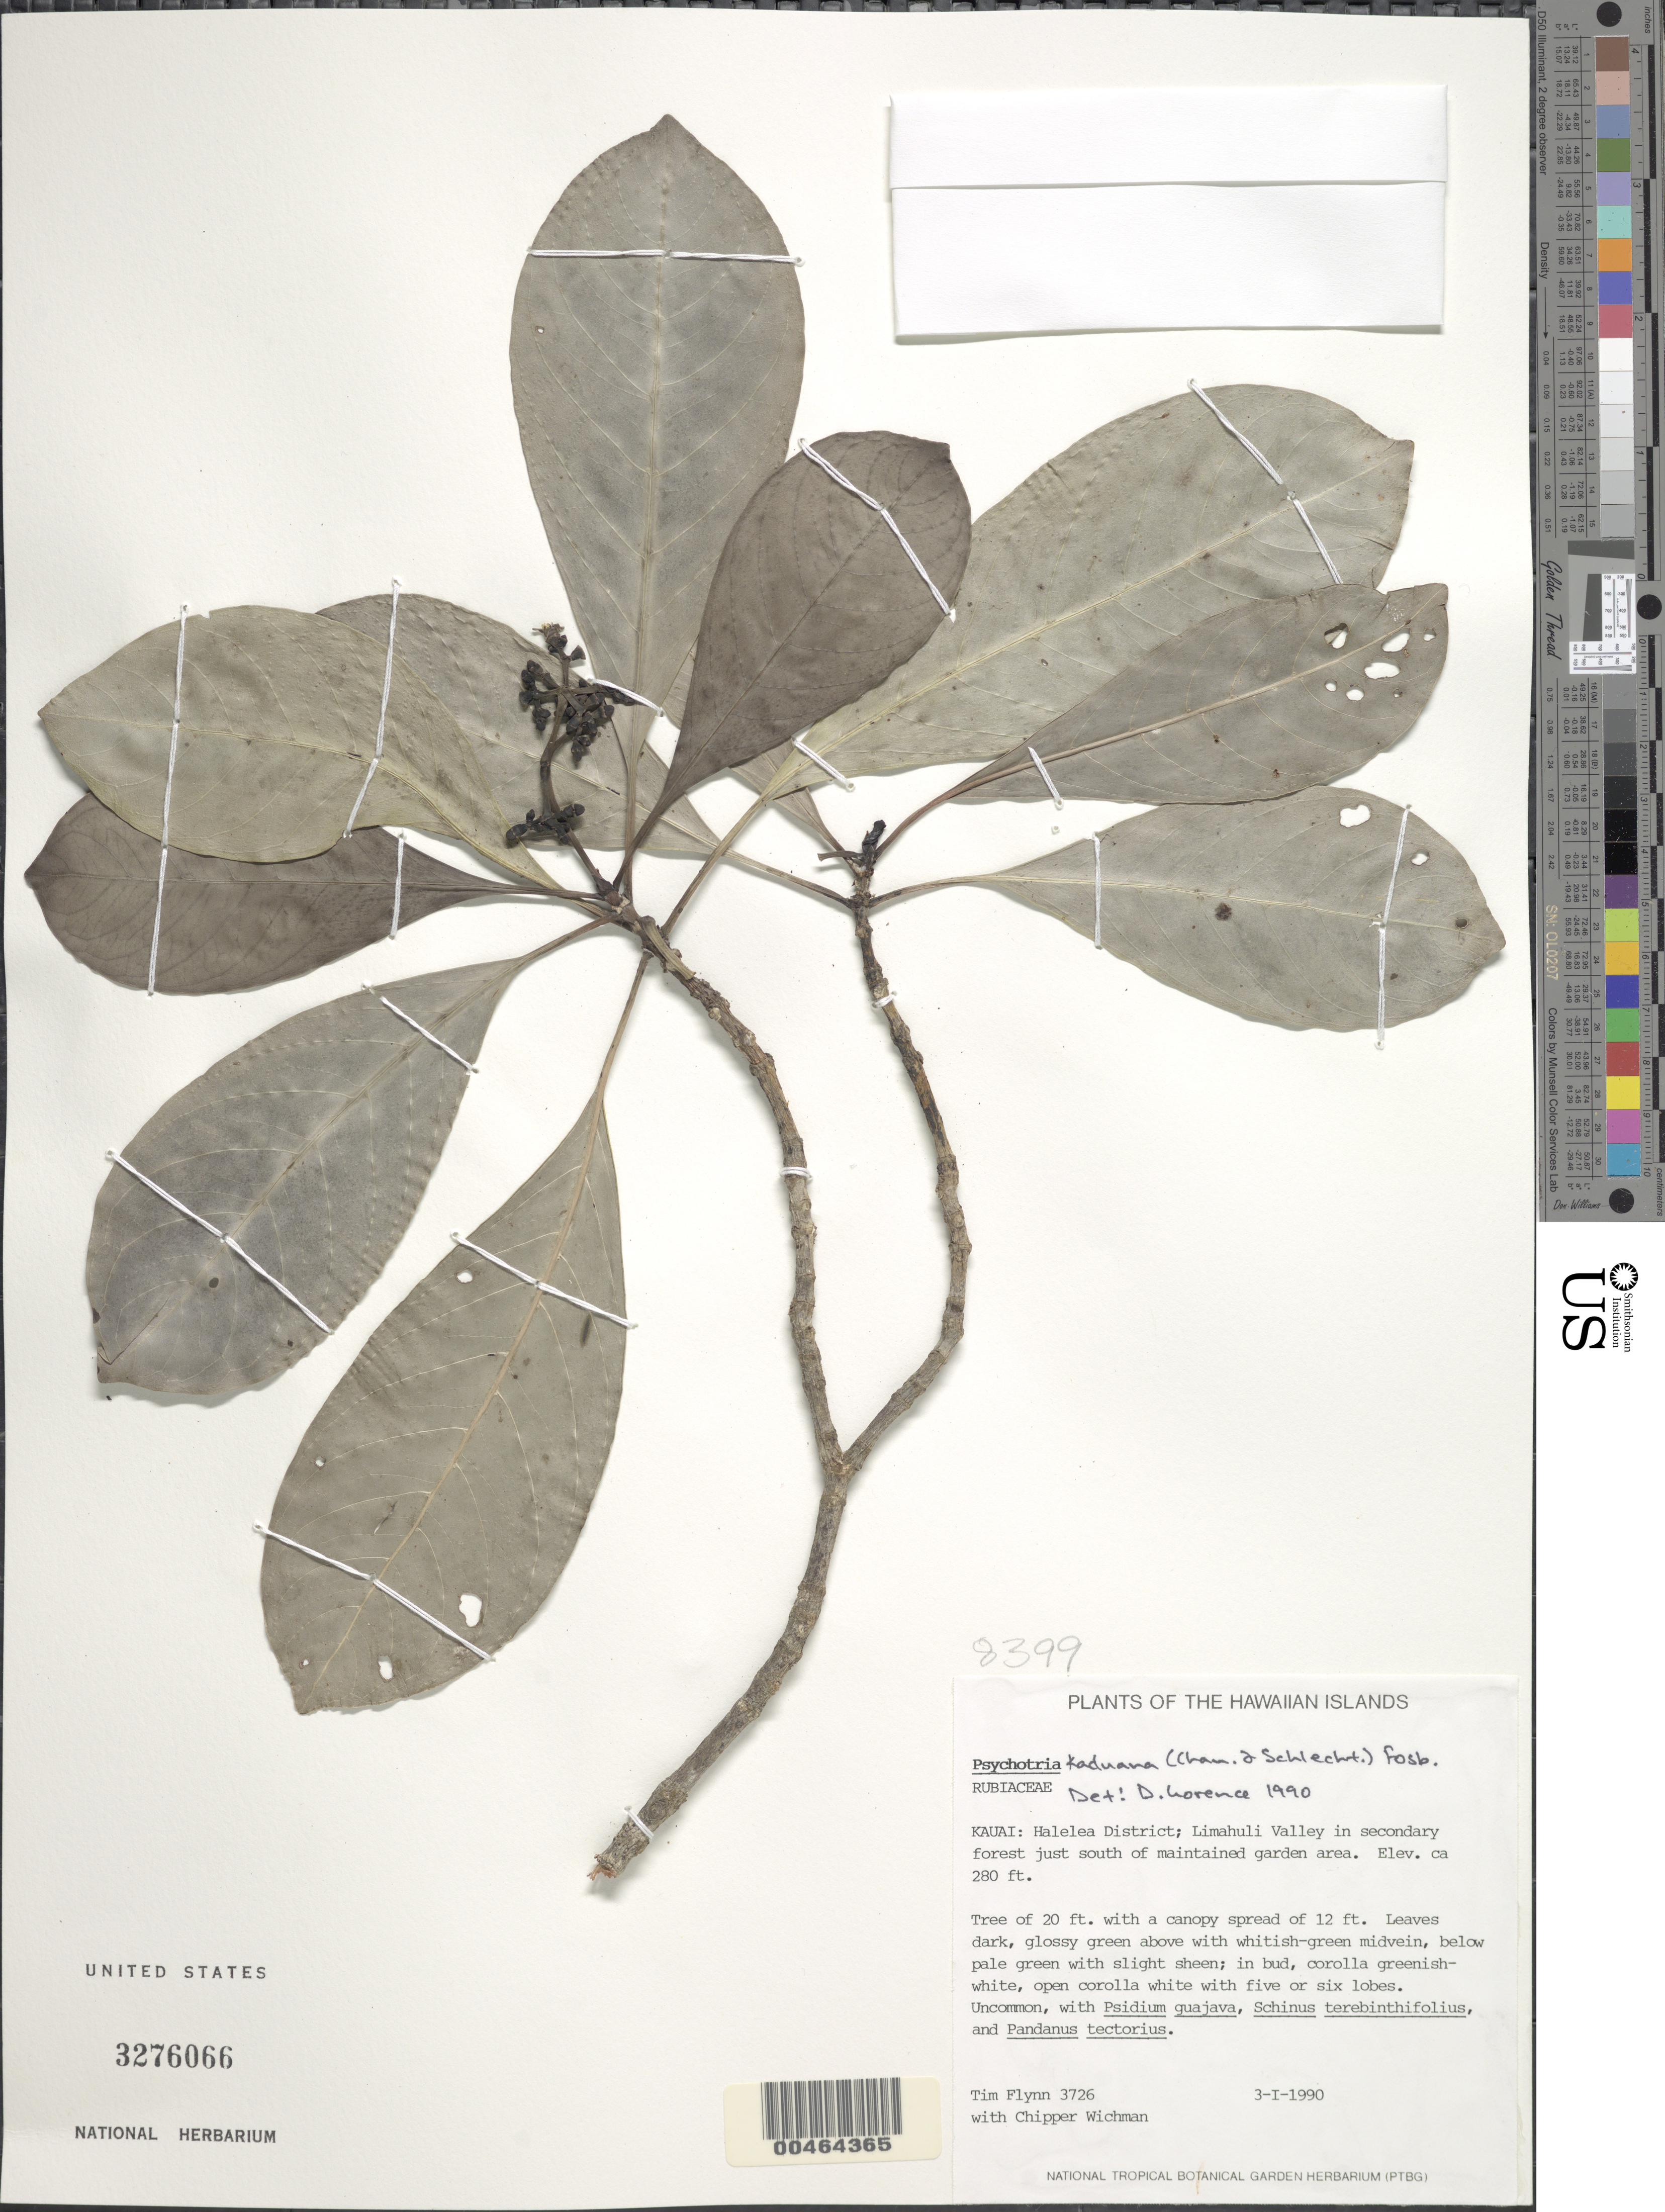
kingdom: Plantae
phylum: Tracheophyta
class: Magnoliopsida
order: Gentianales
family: Rubiaceae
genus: Psychotria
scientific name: Psychotria kaduana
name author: (Cham. & Schltdl.) Fosberg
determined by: Lorence, D. L.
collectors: T. W. Flynn & C. Wichman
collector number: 3726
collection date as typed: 3 Jan 1990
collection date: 1990-01-03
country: United States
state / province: Hawaii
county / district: Kauai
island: Kaua'i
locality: Halelea District; Limahuli Valley in secondary forest just south of maintained garden area.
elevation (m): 85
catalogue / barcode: US 3276066